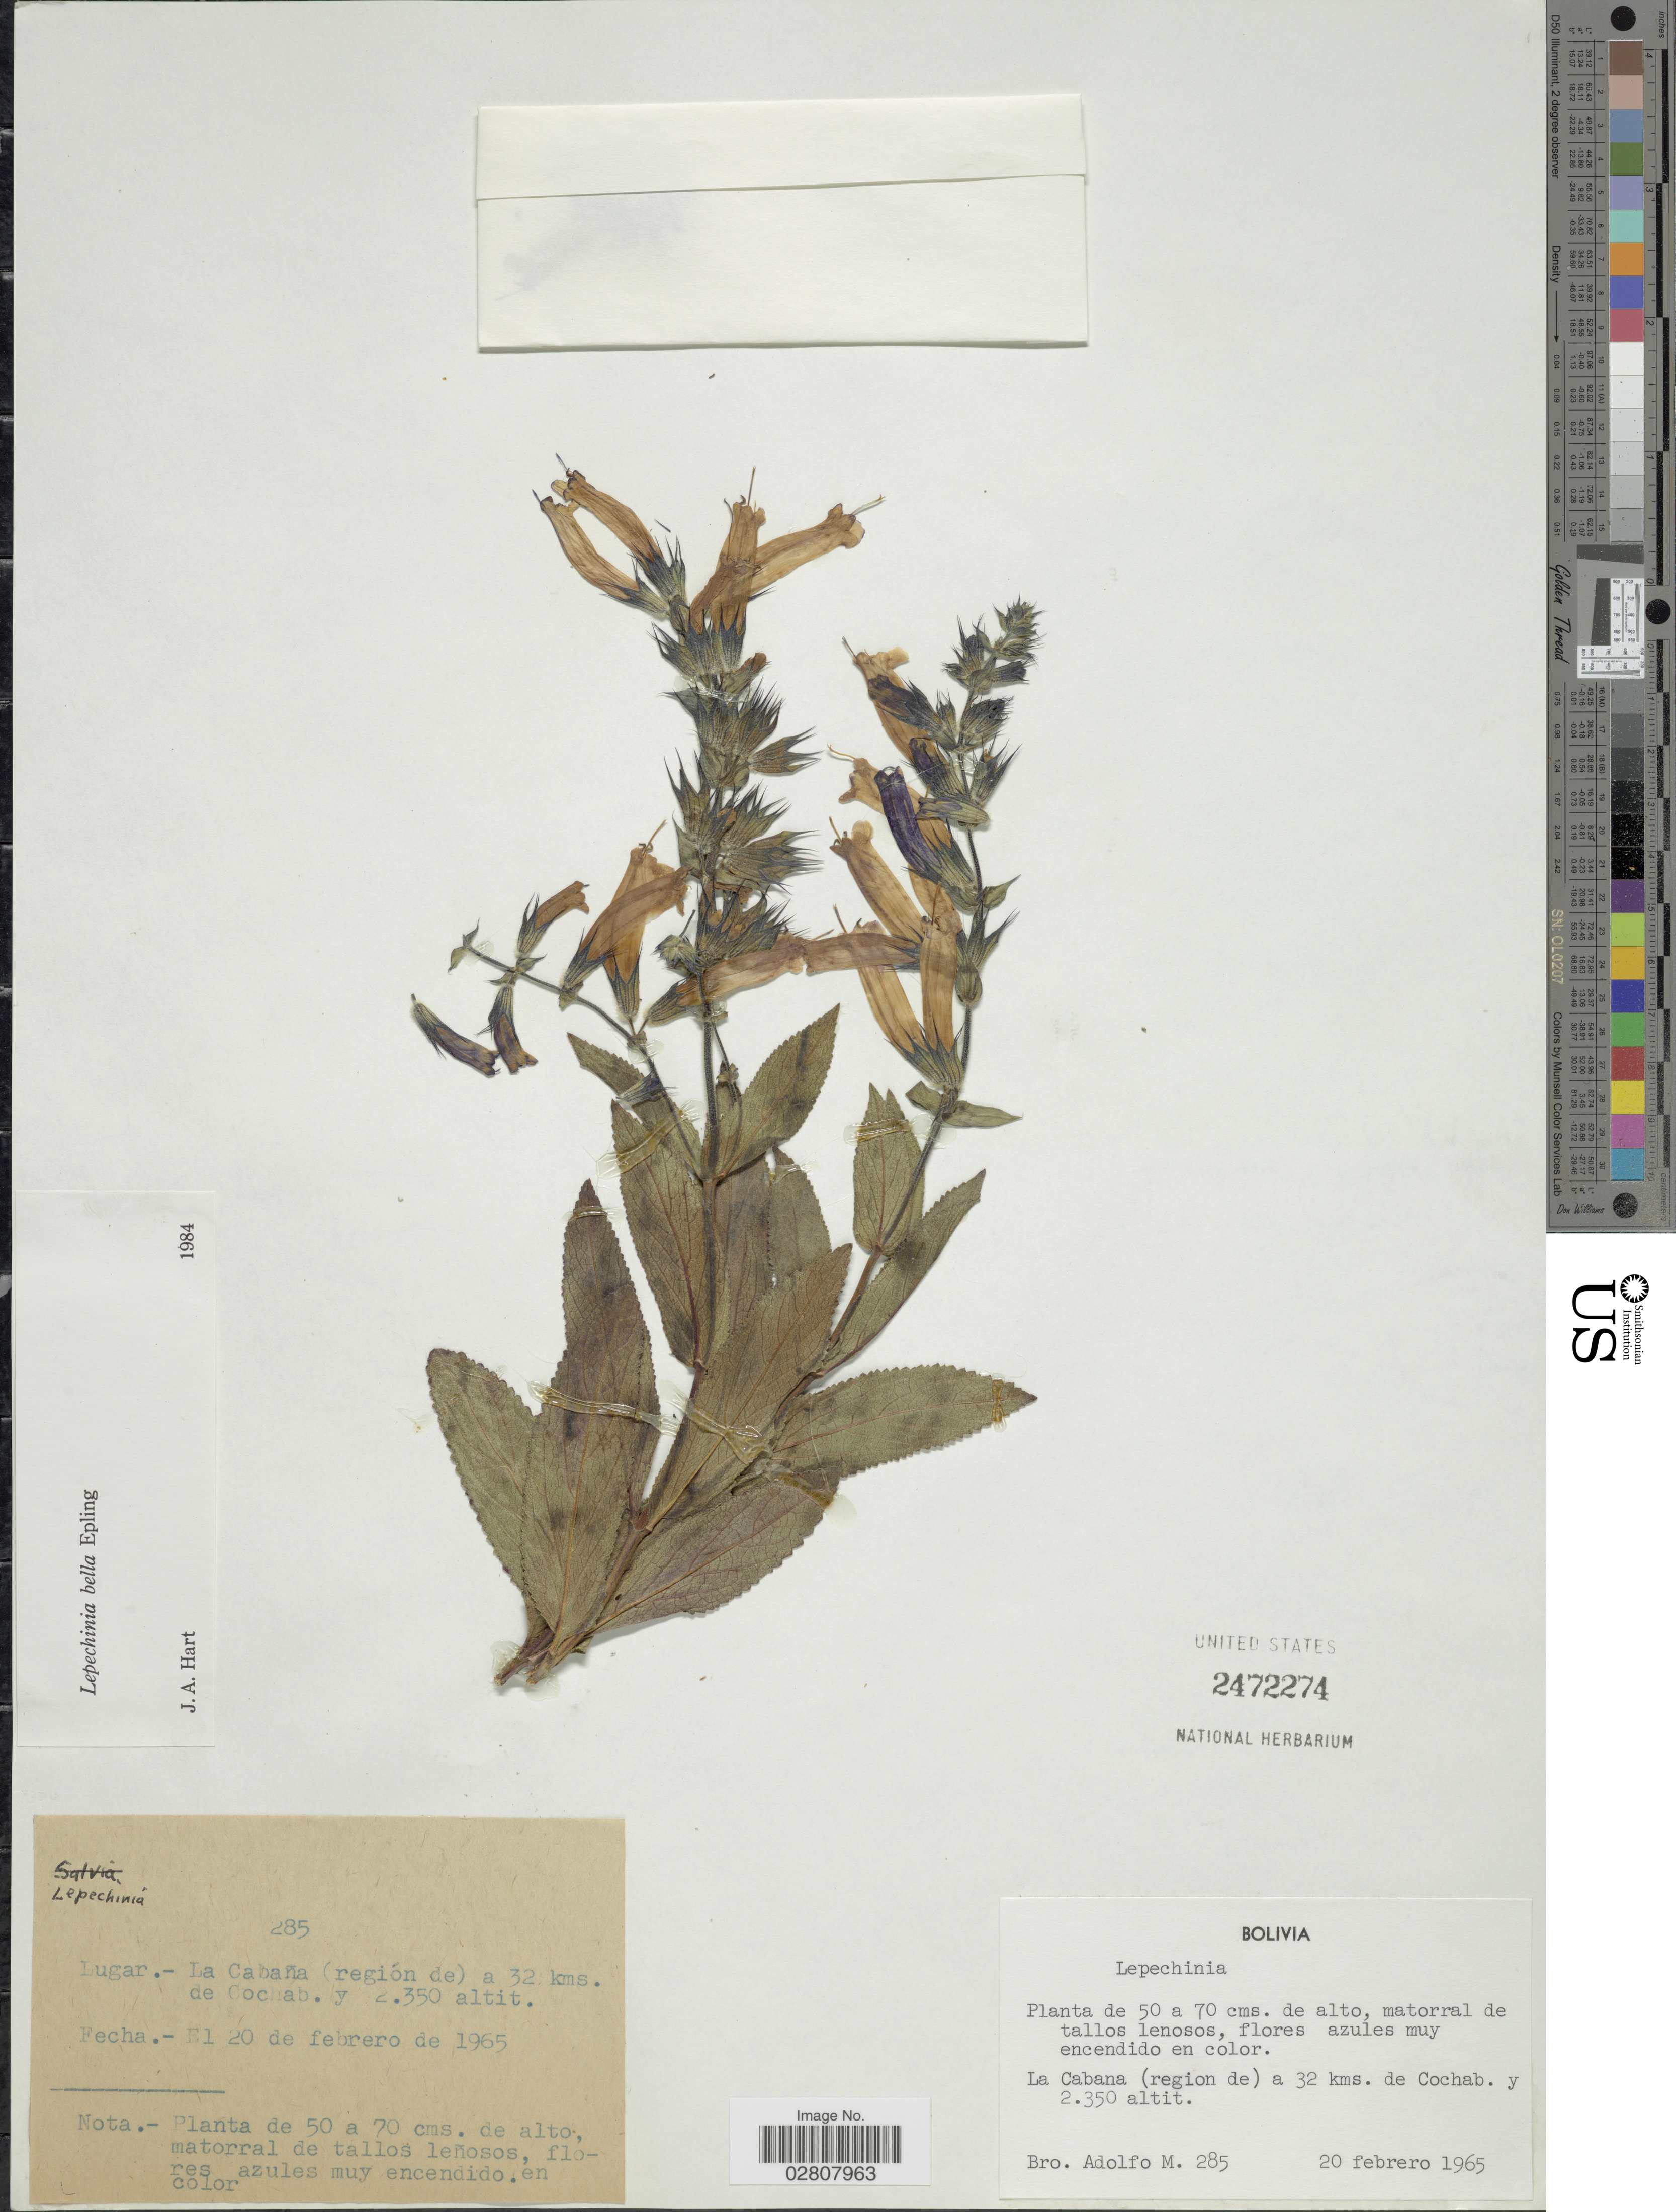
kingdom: Plantae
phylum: Tracheophyta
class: Magnoliopsida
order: Lamiales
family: Lamiaceae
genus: Lepechinia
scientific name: Lepechinia bella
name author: Epling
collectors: Bro. Adolfo M.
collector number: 285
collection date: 1965-02-20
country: Bolivia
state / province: Cochabamba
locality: La Cabana (region de) a 32 kms. de Cochab.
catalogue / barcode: US 2472274